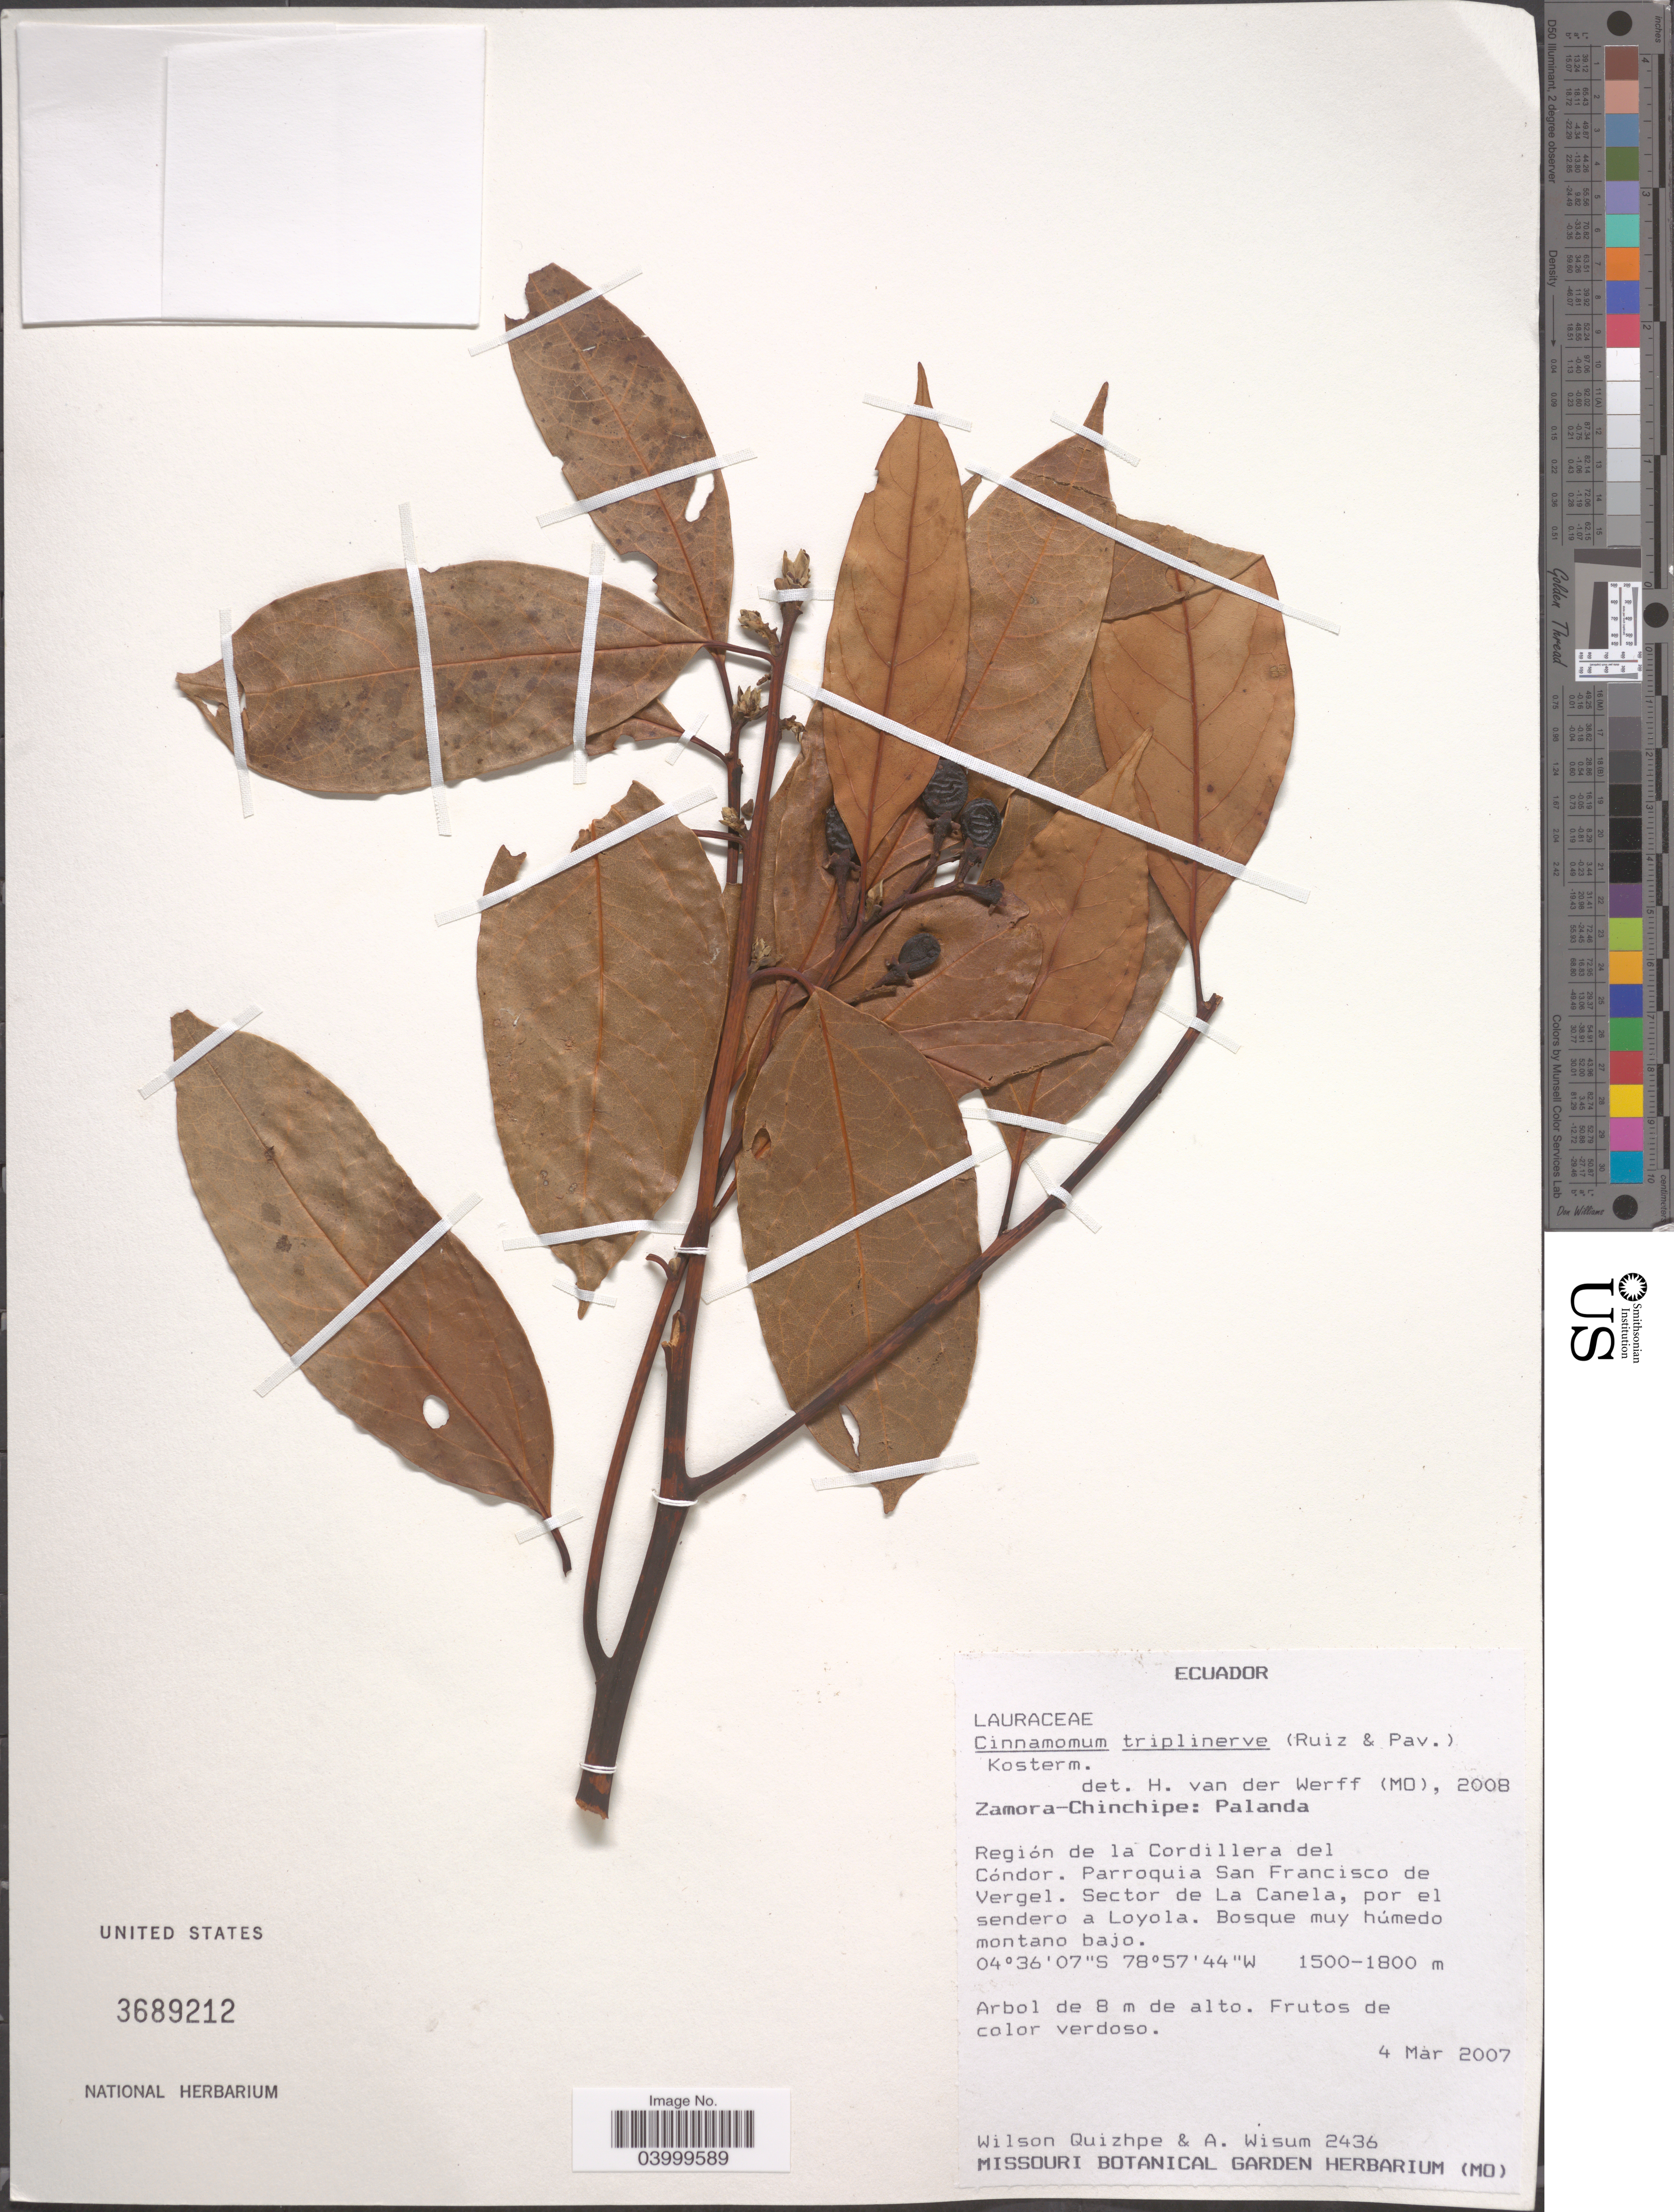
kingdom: Plantae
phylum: Tracheophyta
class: Magnoliopsida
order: Laurales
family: Lauraceae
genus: Cinnamomum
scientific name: Cinnamomum triplinerve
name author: (Ruiz & Pav.) Kosterm.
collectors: W. Quizhpe & A. Wisum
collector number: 2436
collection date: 2007-03-04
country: Ecuador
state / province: Zamora-Chinchipe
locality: Palanda. Región de la Cordillera del Cóndor. Parroquia San Francisco de Vergel. Sector de La Canela, por el sendero a Loyola.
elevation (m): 1500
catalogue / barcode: US 3689212